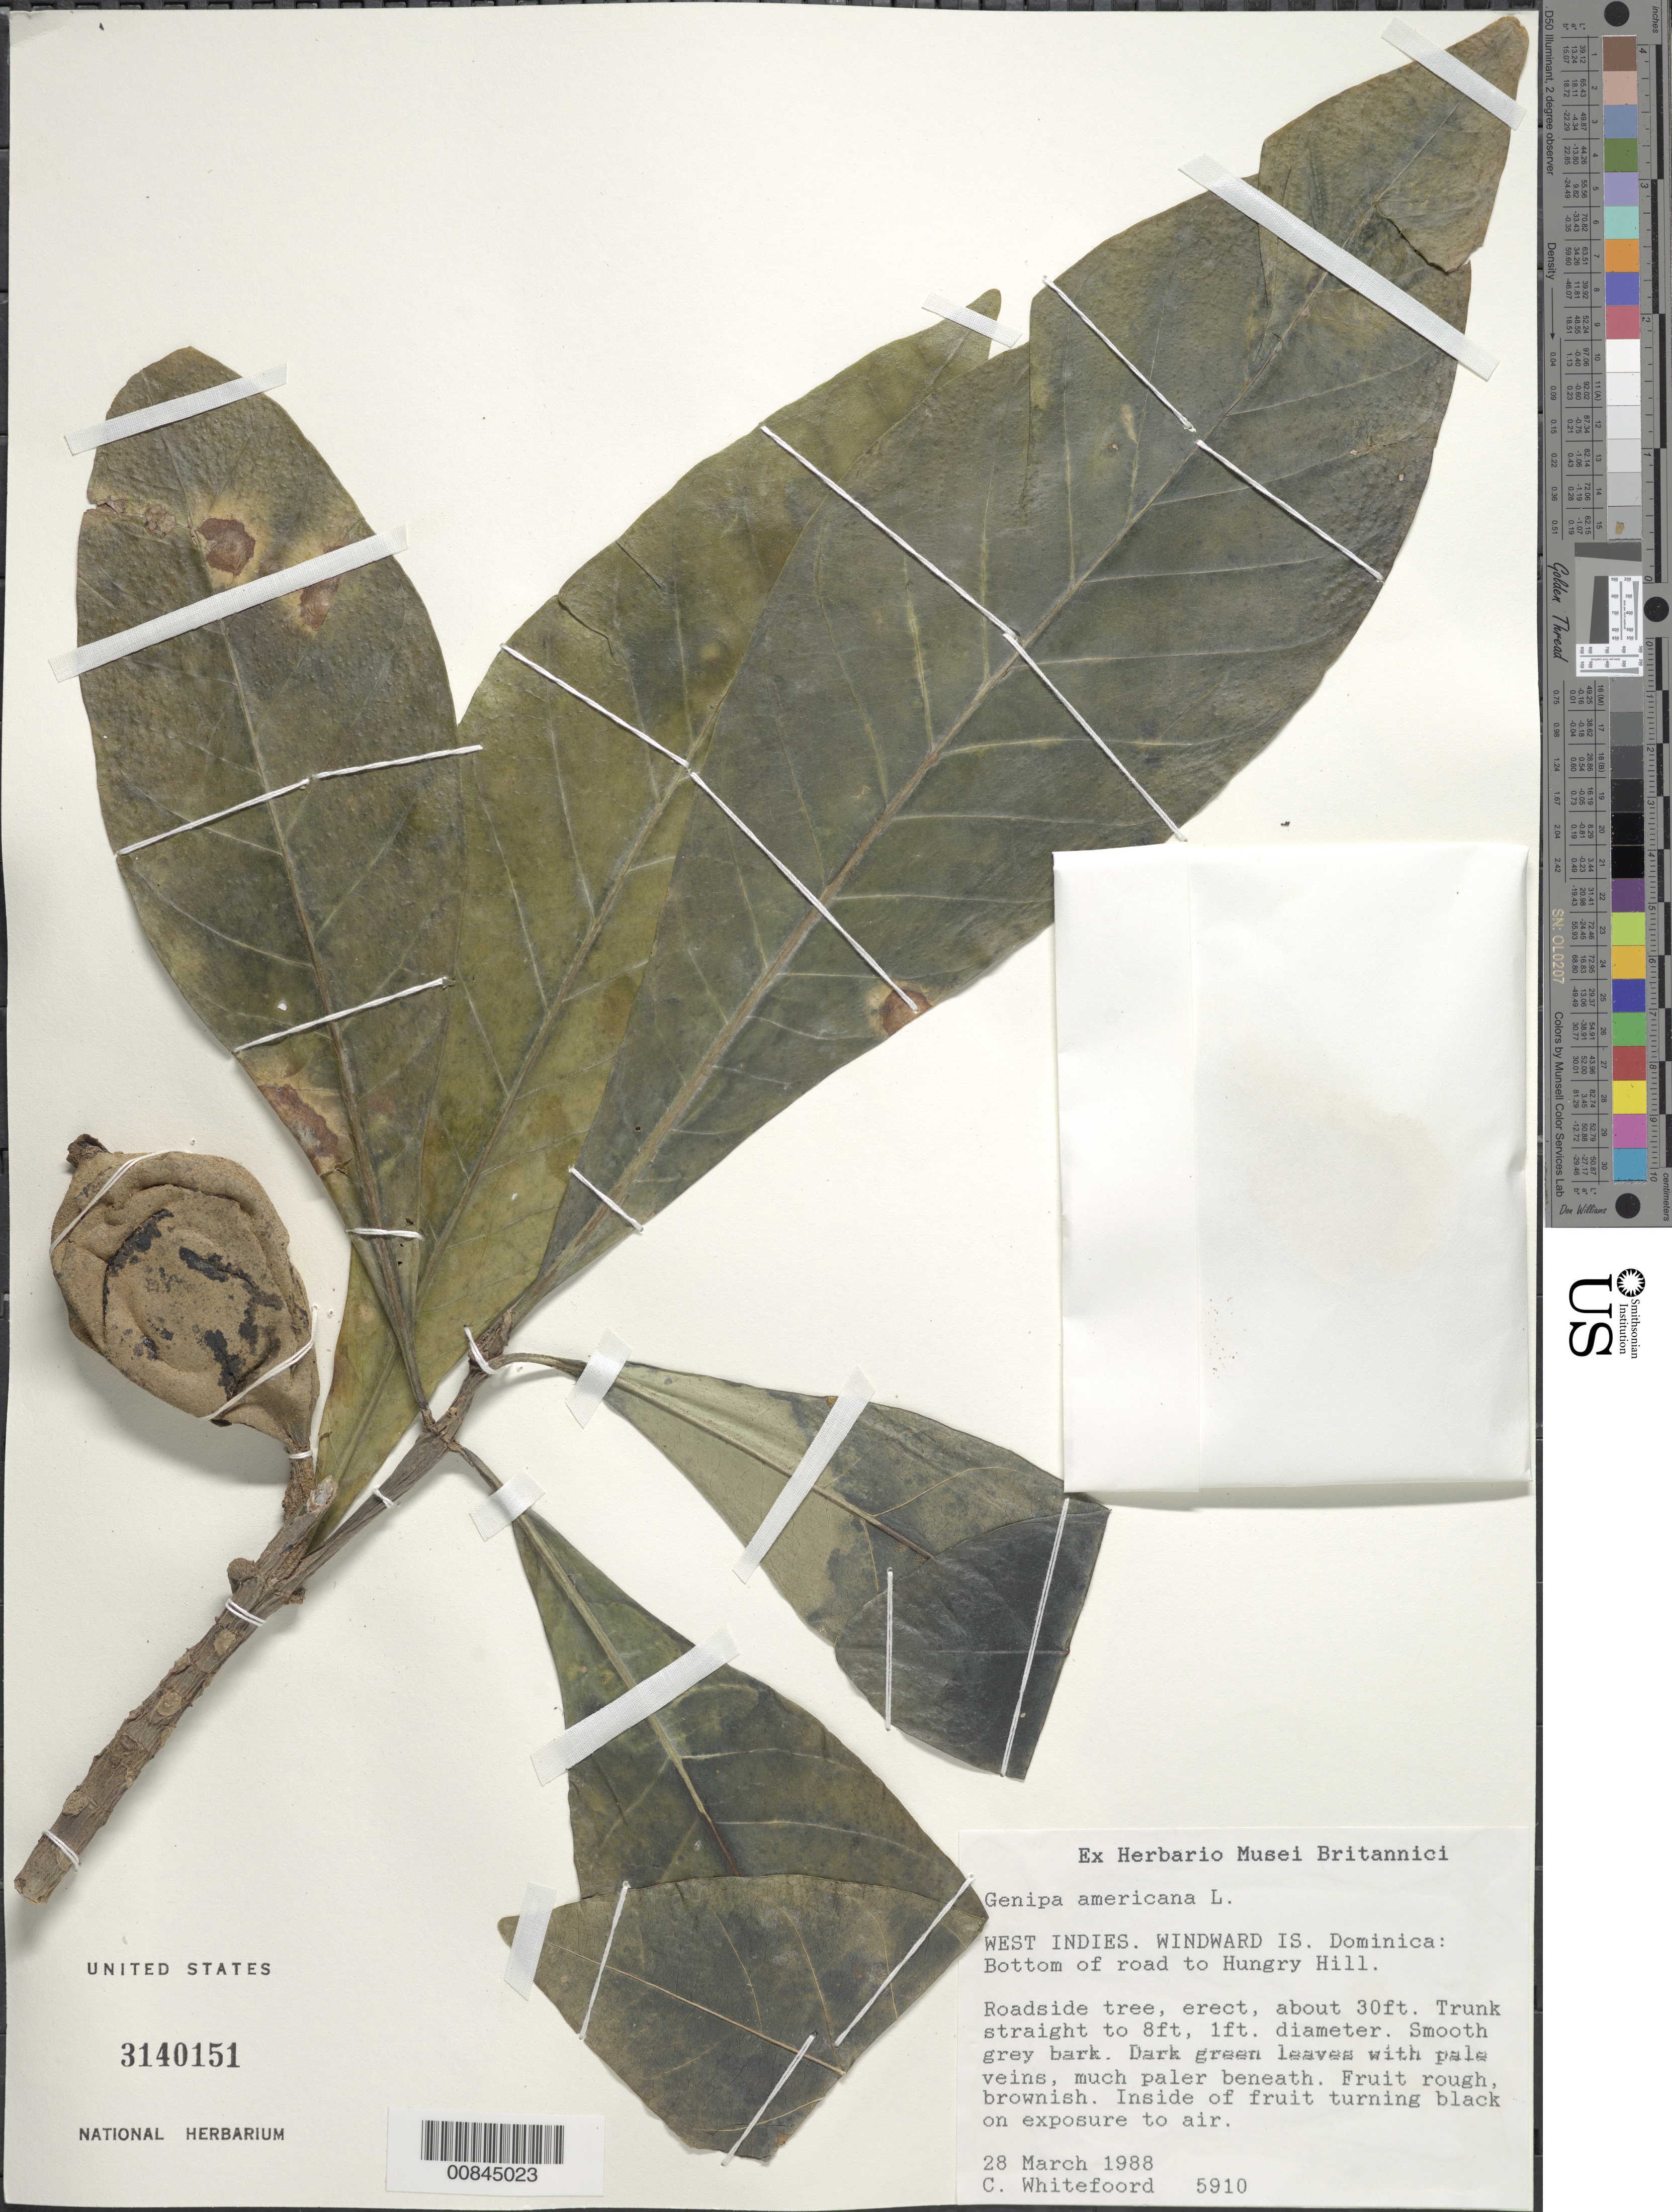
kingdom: Plantae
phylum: Tracheophyta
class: Magnoliopsida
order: Gentianales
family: Rubiaceae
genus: Genipa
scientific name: Genipa americana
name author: L.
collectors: C. Whitefoord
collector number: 5910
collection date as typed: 28 Mar 1988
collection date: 1988-03-28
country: Dominica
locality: Bottom of road to Hungry Hill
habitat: Roadside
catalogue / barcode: US 3140151